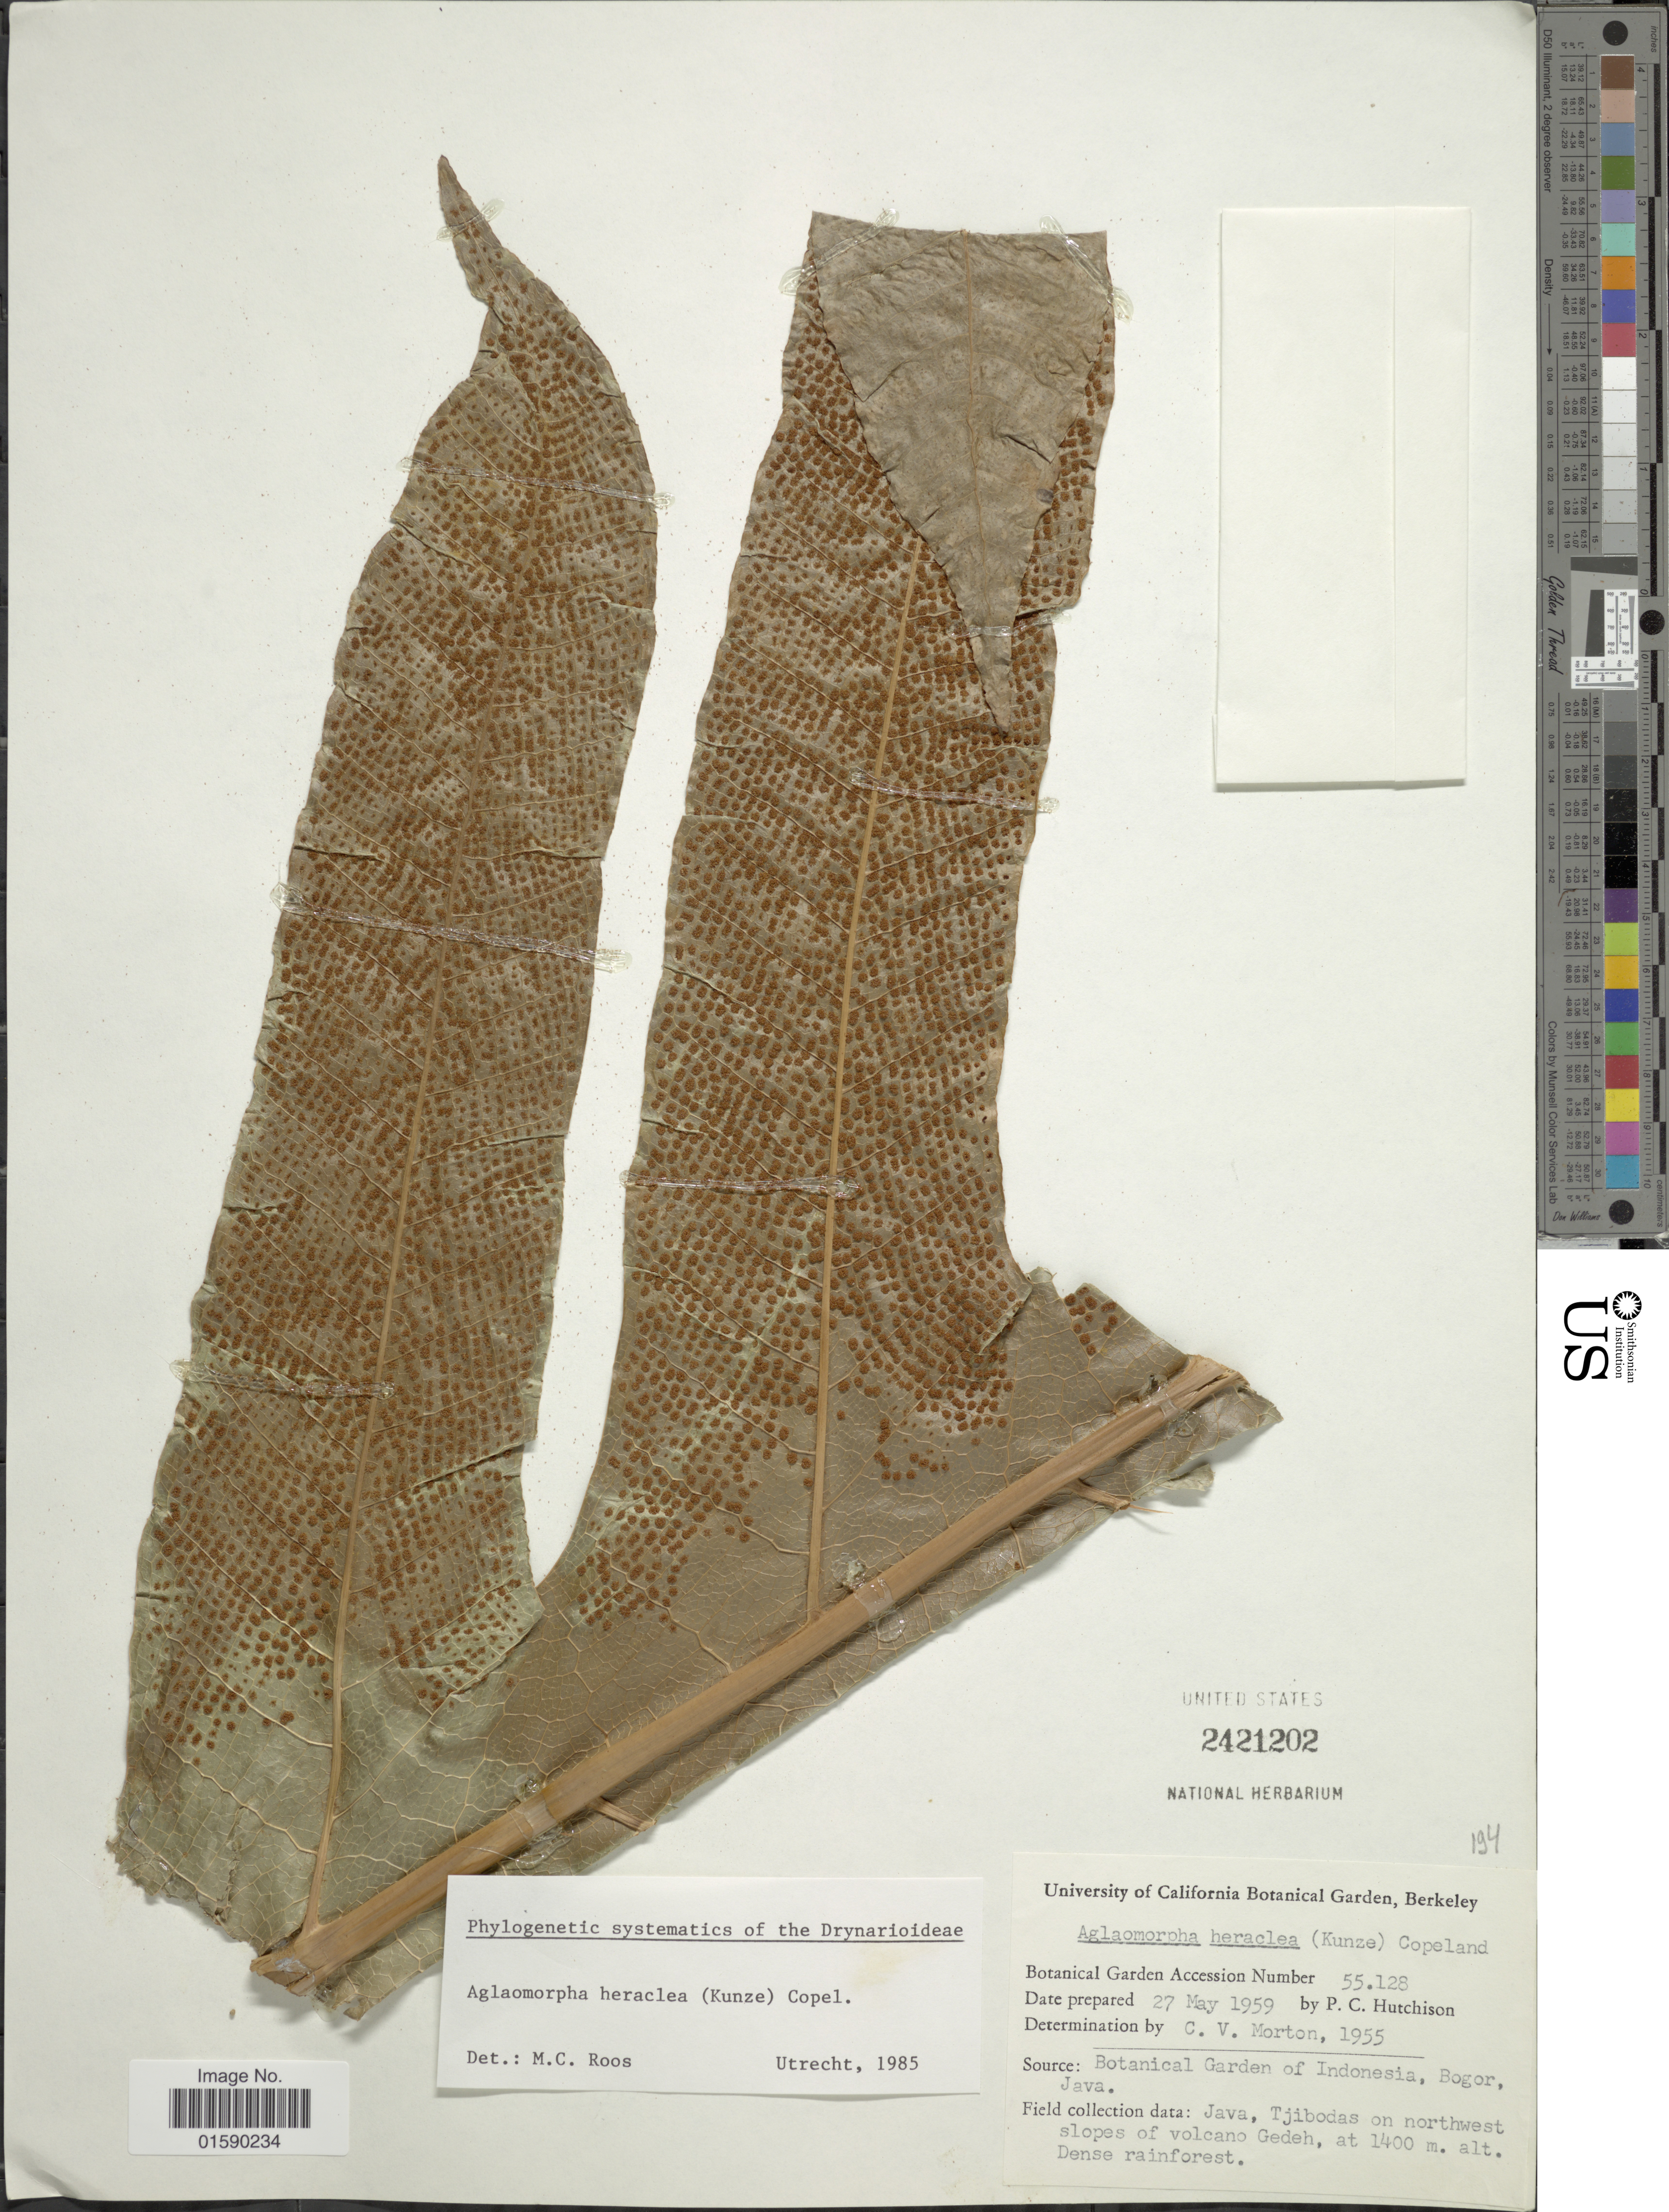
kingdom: Plantae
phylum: Tracheophyta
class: Polypodiopsida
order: Polypodiales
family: Polypodiaceae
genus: Aglaomorpha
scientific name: Aglaomorpha heraclea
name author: (Kunze) Copel.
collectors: P. C. Hutchison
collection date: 1959-05-27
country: United States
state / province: California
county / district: Alameda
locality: University of California Botanical Garden, Berkeley.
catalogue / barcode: US 2421202